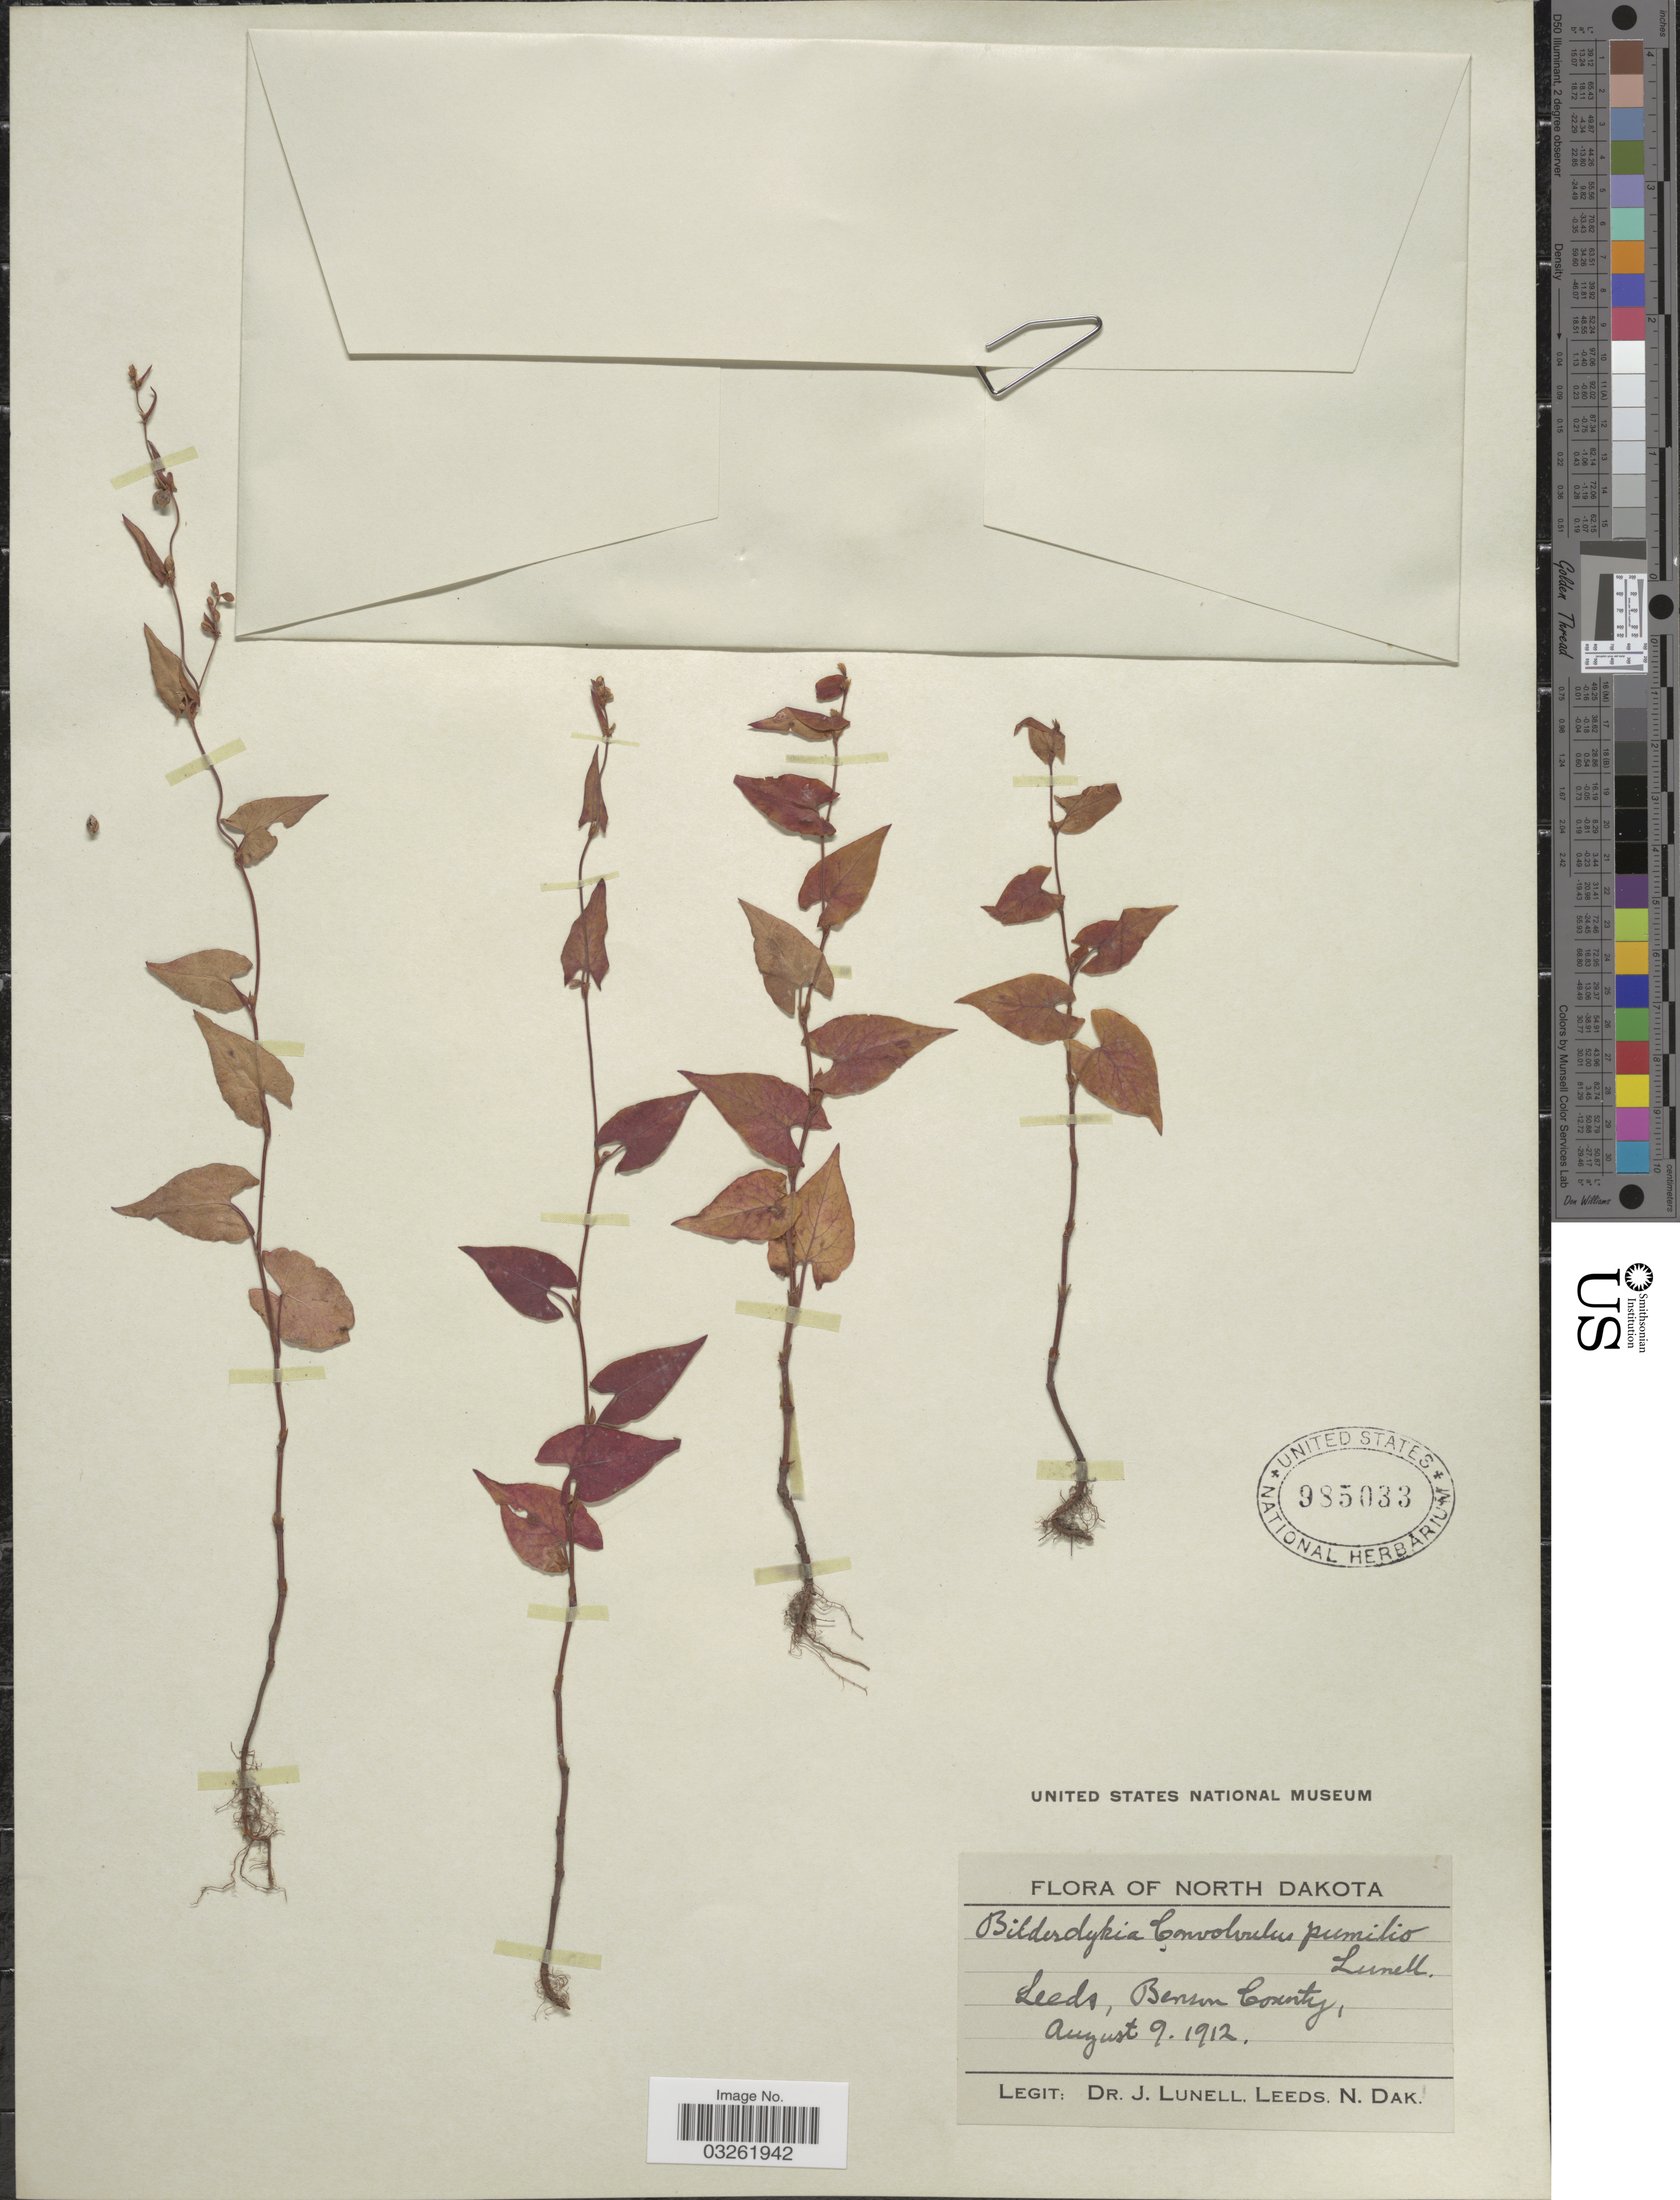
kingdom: Plantae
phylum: Tracheophyta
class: Magnoliopsida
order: Caryophyllales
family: Polygonaceae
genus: Fallopia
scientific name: Fallopia convolvulus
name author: (L.) Á. Löve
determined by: Strong, M. T., (US), Smithsonian Institution - National Museum of Natural History (UNITED STATES)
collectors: J. Lunell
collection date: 1912-08-09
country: United States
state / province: North Dakota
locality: Leeds, Benson County.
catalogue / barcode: US 985033